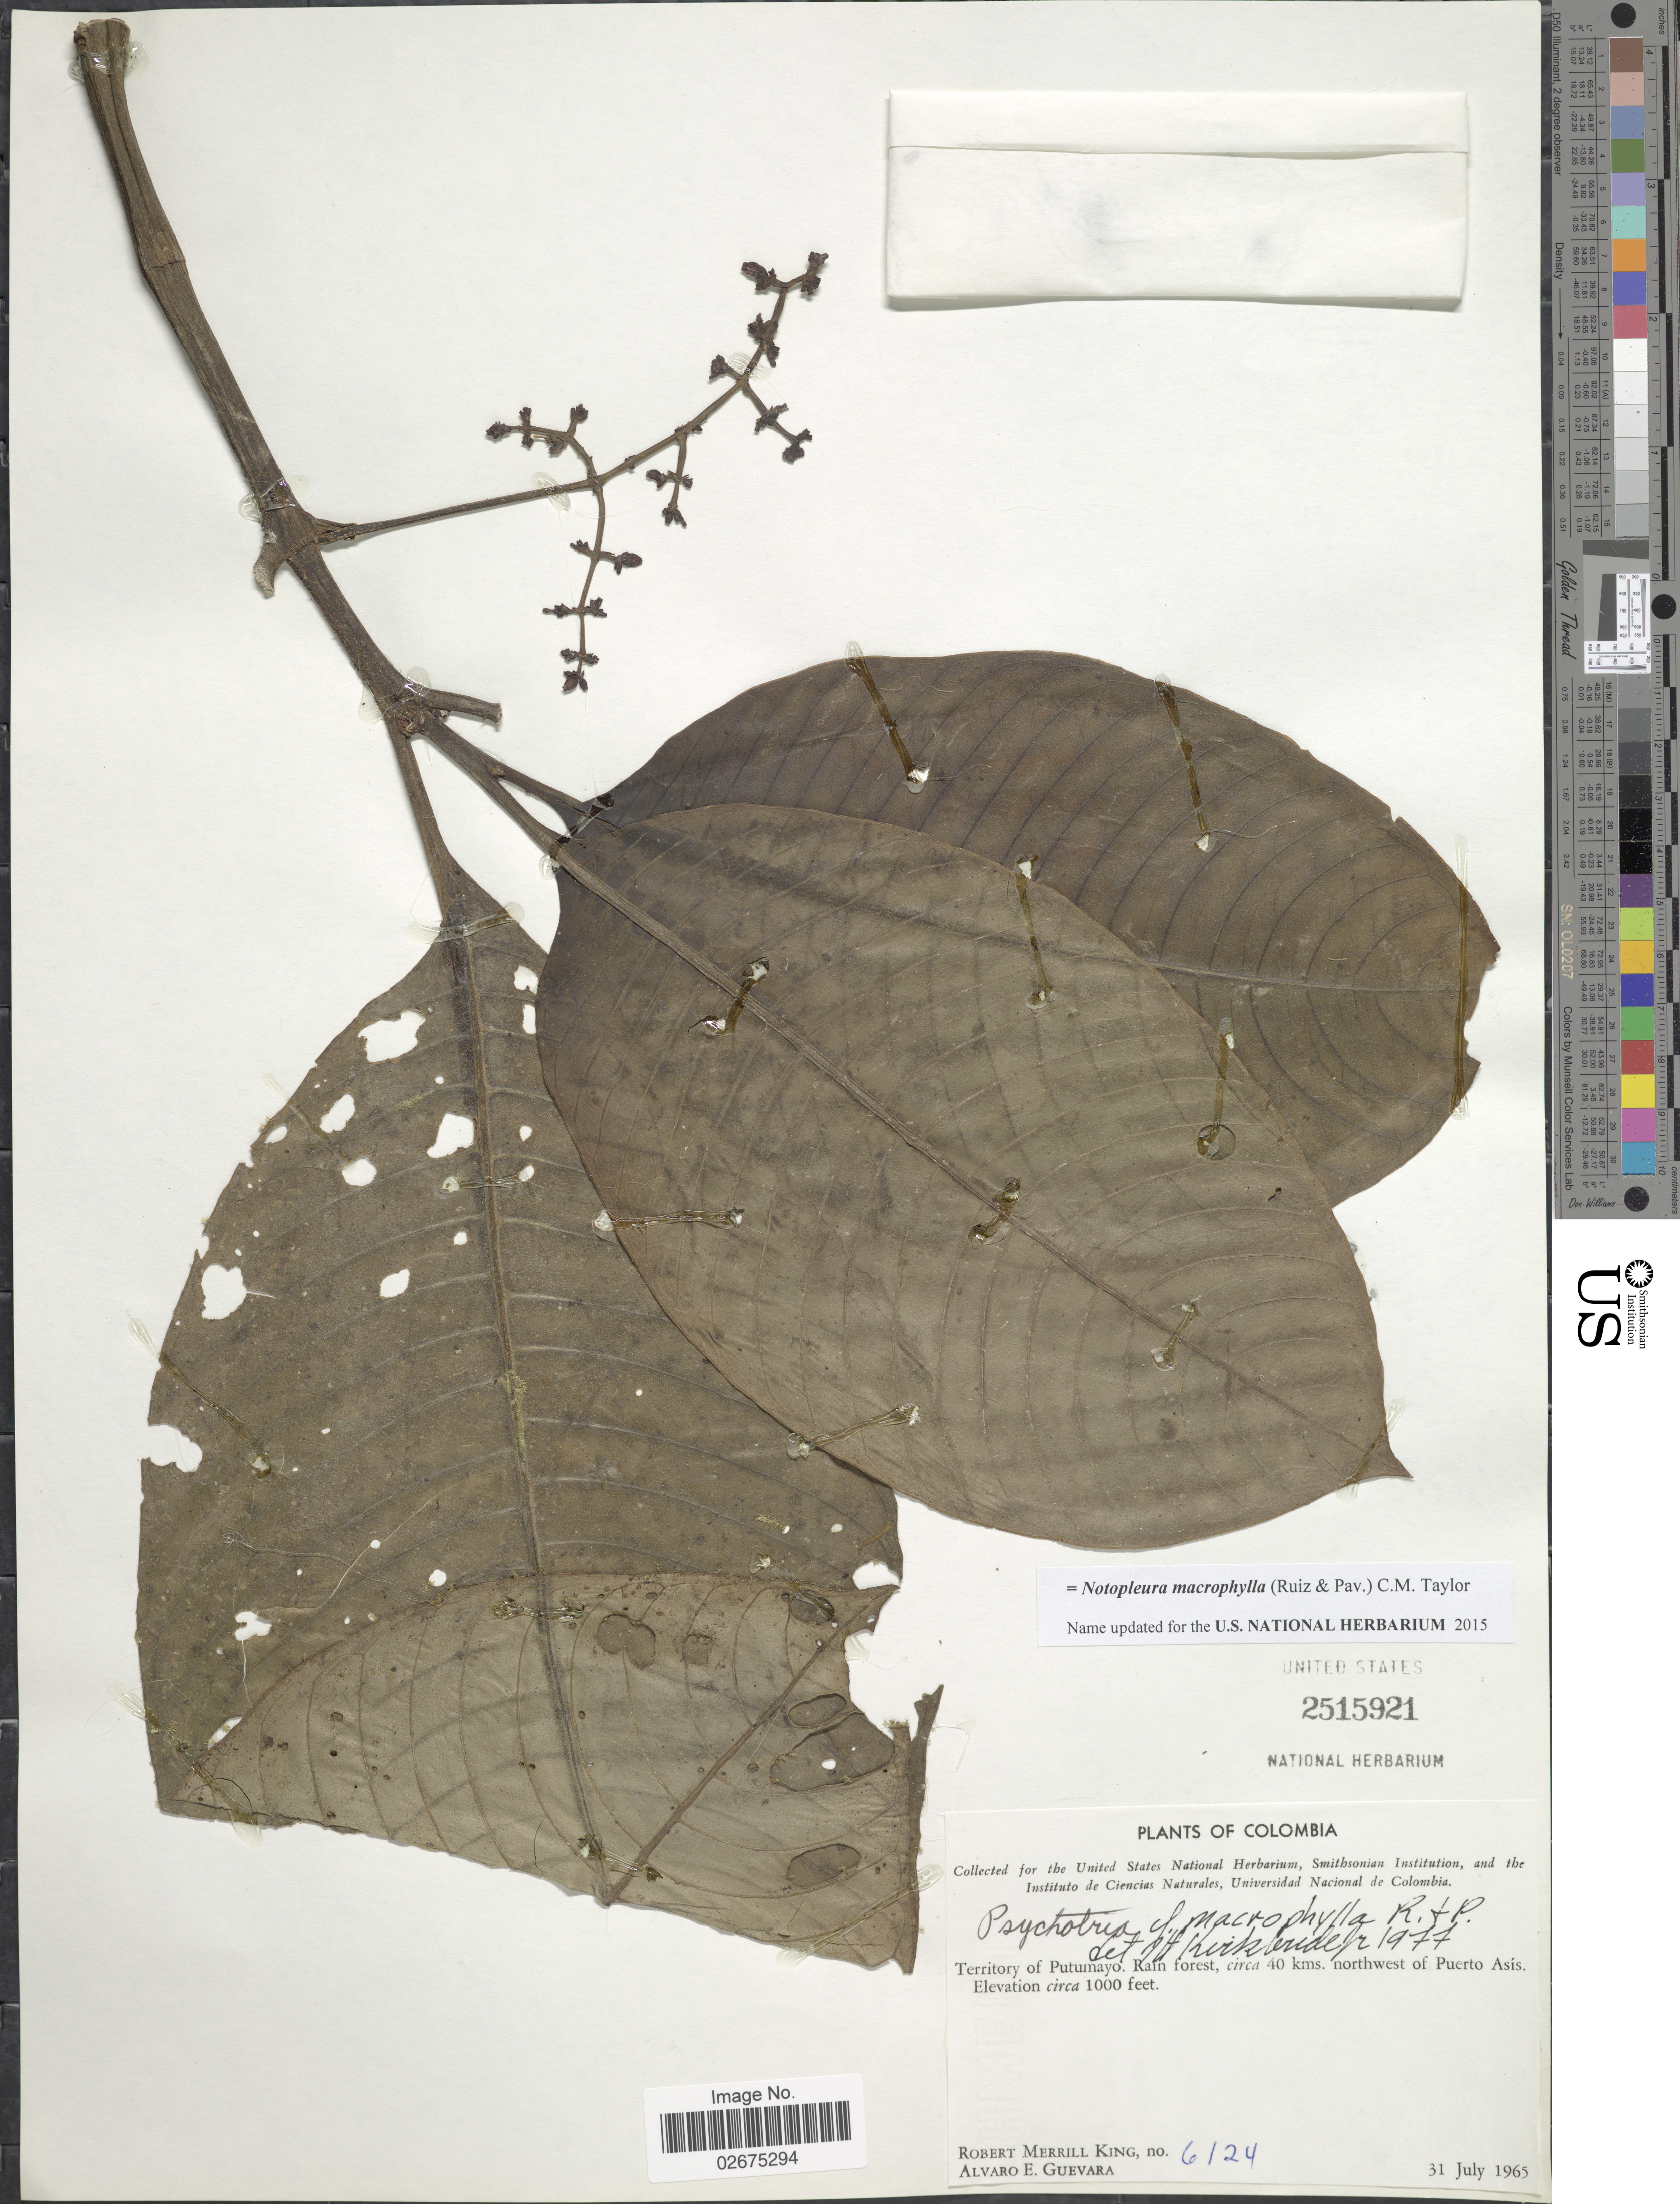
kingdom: Plantae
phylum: Tracheophyta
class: Magnoliopsida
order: Gentianales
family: Rubiaceae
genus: Notopleura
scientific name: Notopleura macrophylla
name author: (Ruiz & Pav.) C.M. Taylor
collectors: R. M. King & A. E. Guevara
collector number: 6124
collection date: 1965-07-31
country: Colombia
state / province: Putumayo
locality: Territory of Putumayo. Rain forest, circa 40 kms. northwest of Puerto Asís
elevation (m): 305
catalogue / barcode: US 2515921